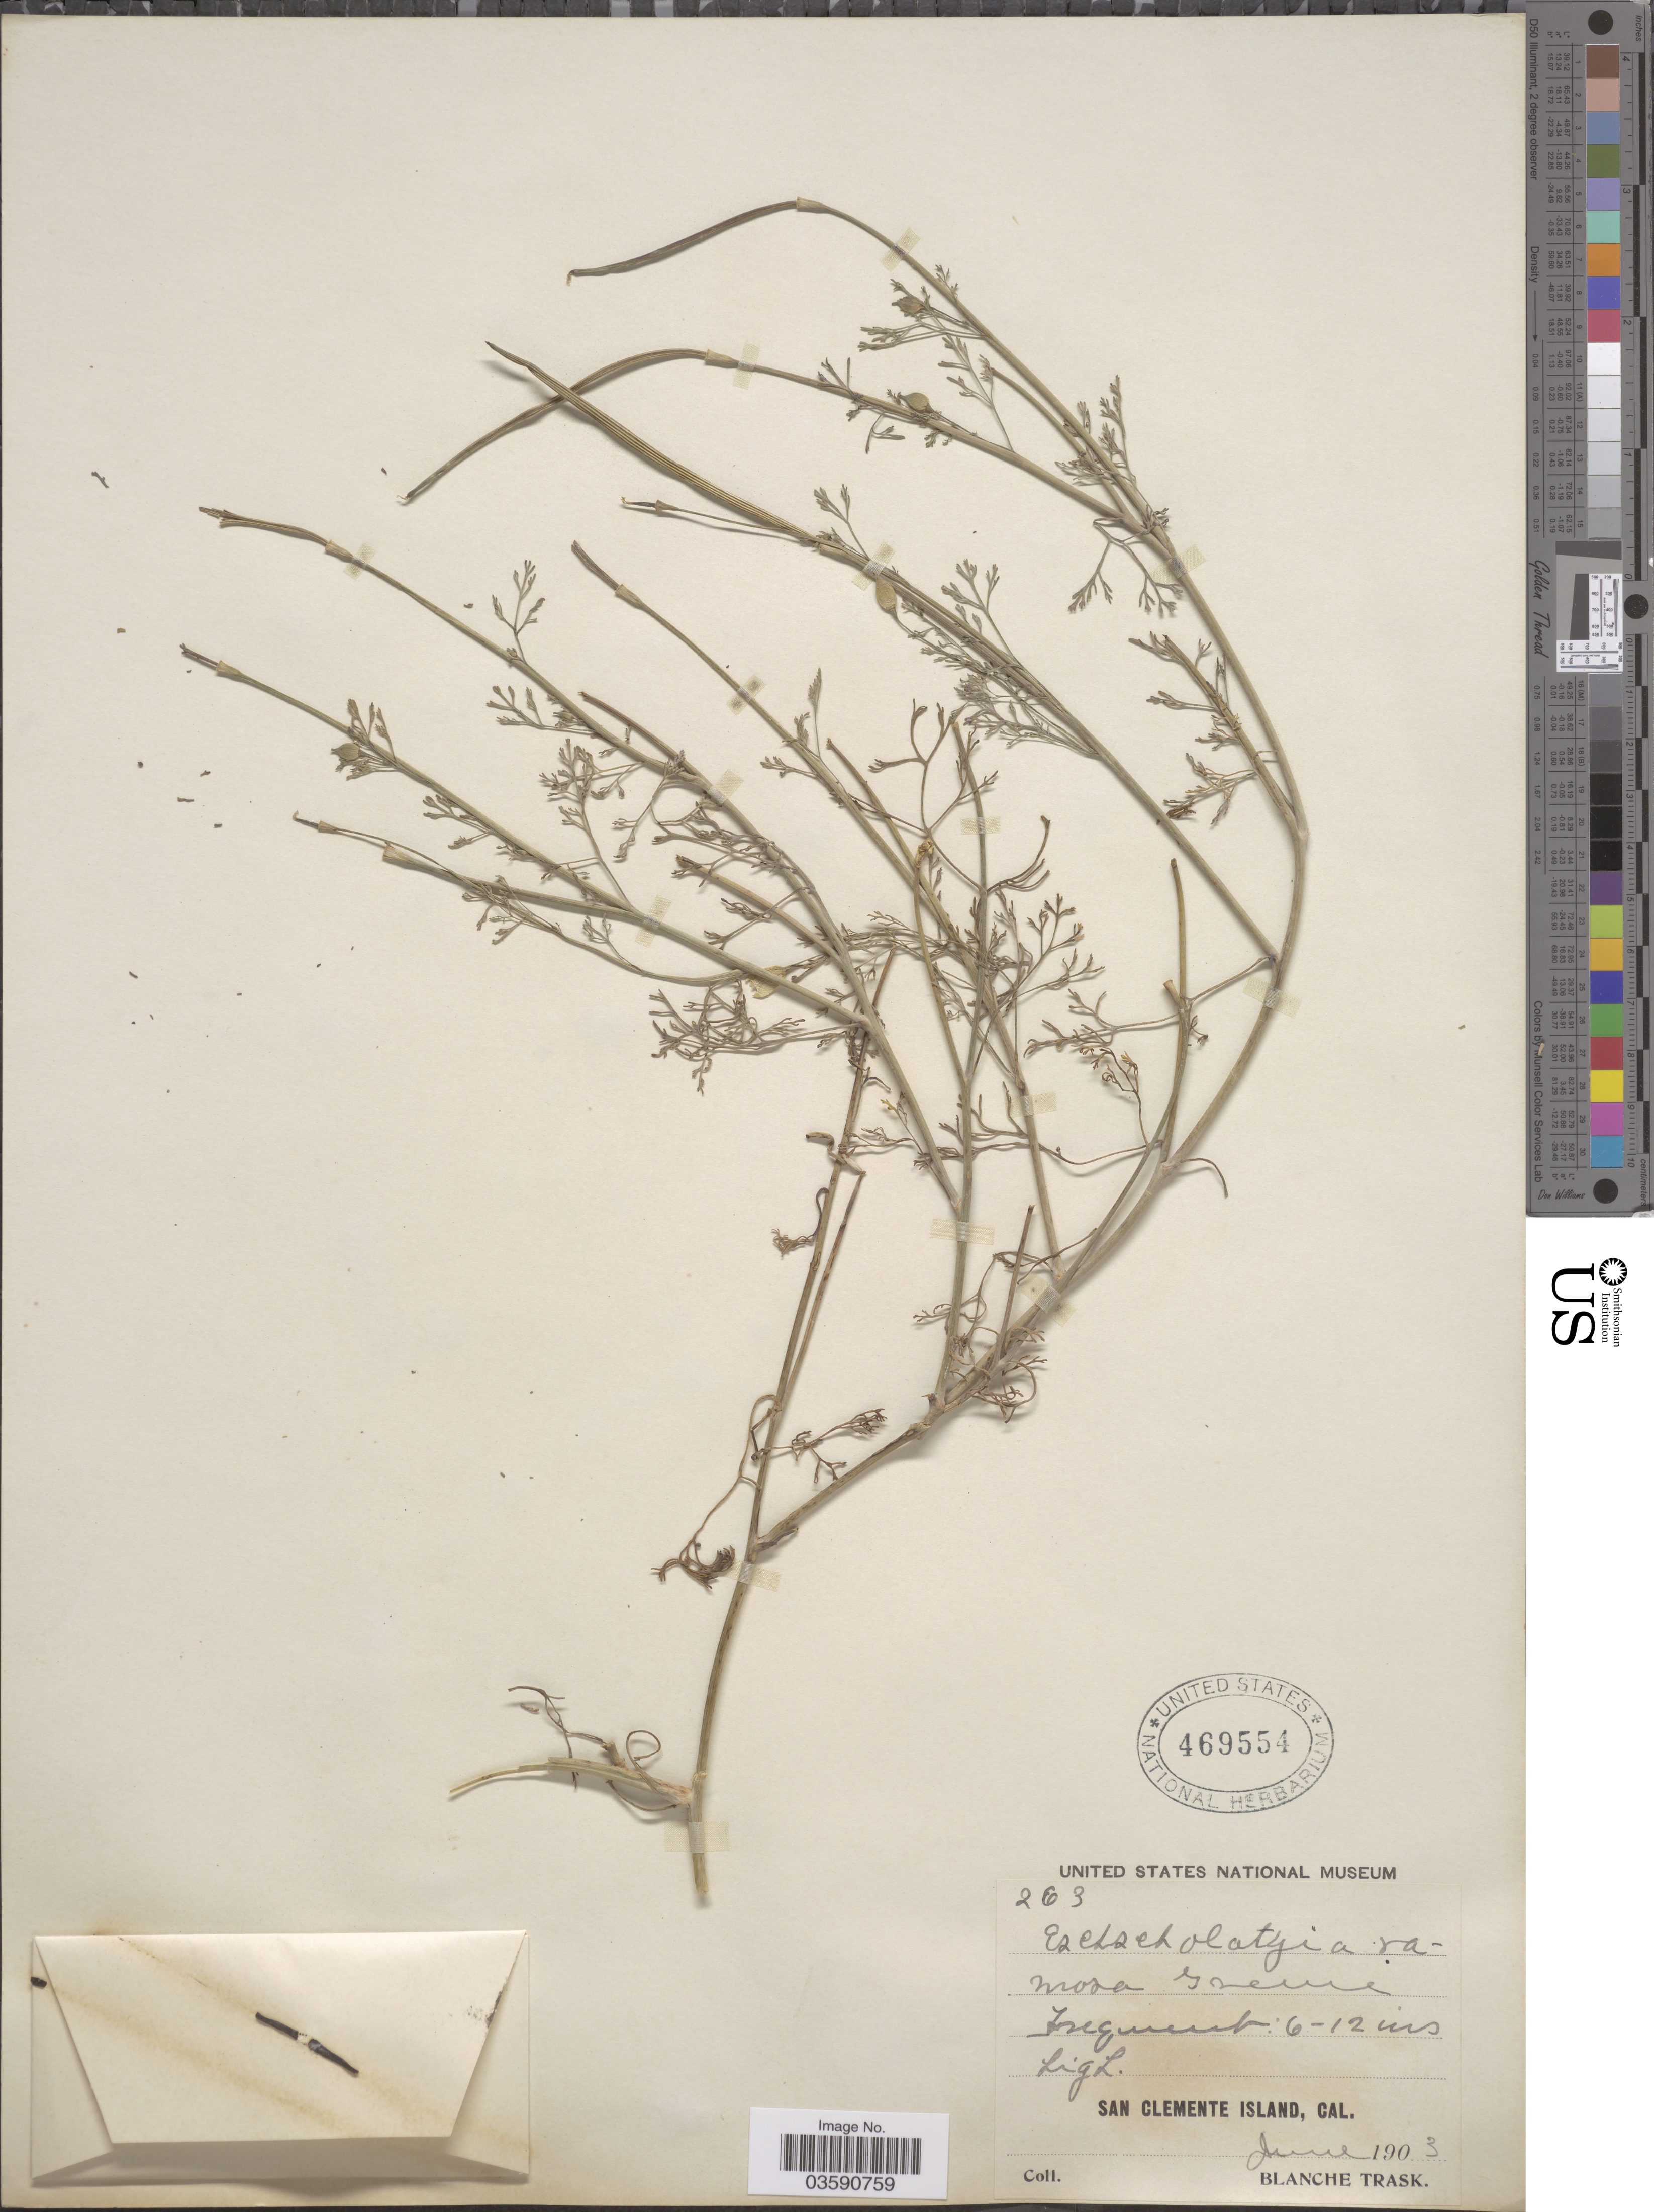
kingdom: Plantae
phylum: Tracheophyta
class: Magnoliopsida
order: Ranunculales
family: Papaveraceae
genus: Eschscholzia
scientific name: Eschscholzia ramosa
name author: (Greene) Greene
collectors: B. Trask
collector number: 263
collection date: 1903-06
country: United States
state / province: California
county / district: Los Angeles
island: San Clemente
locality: San Clemente Island.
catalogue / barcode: US 469554